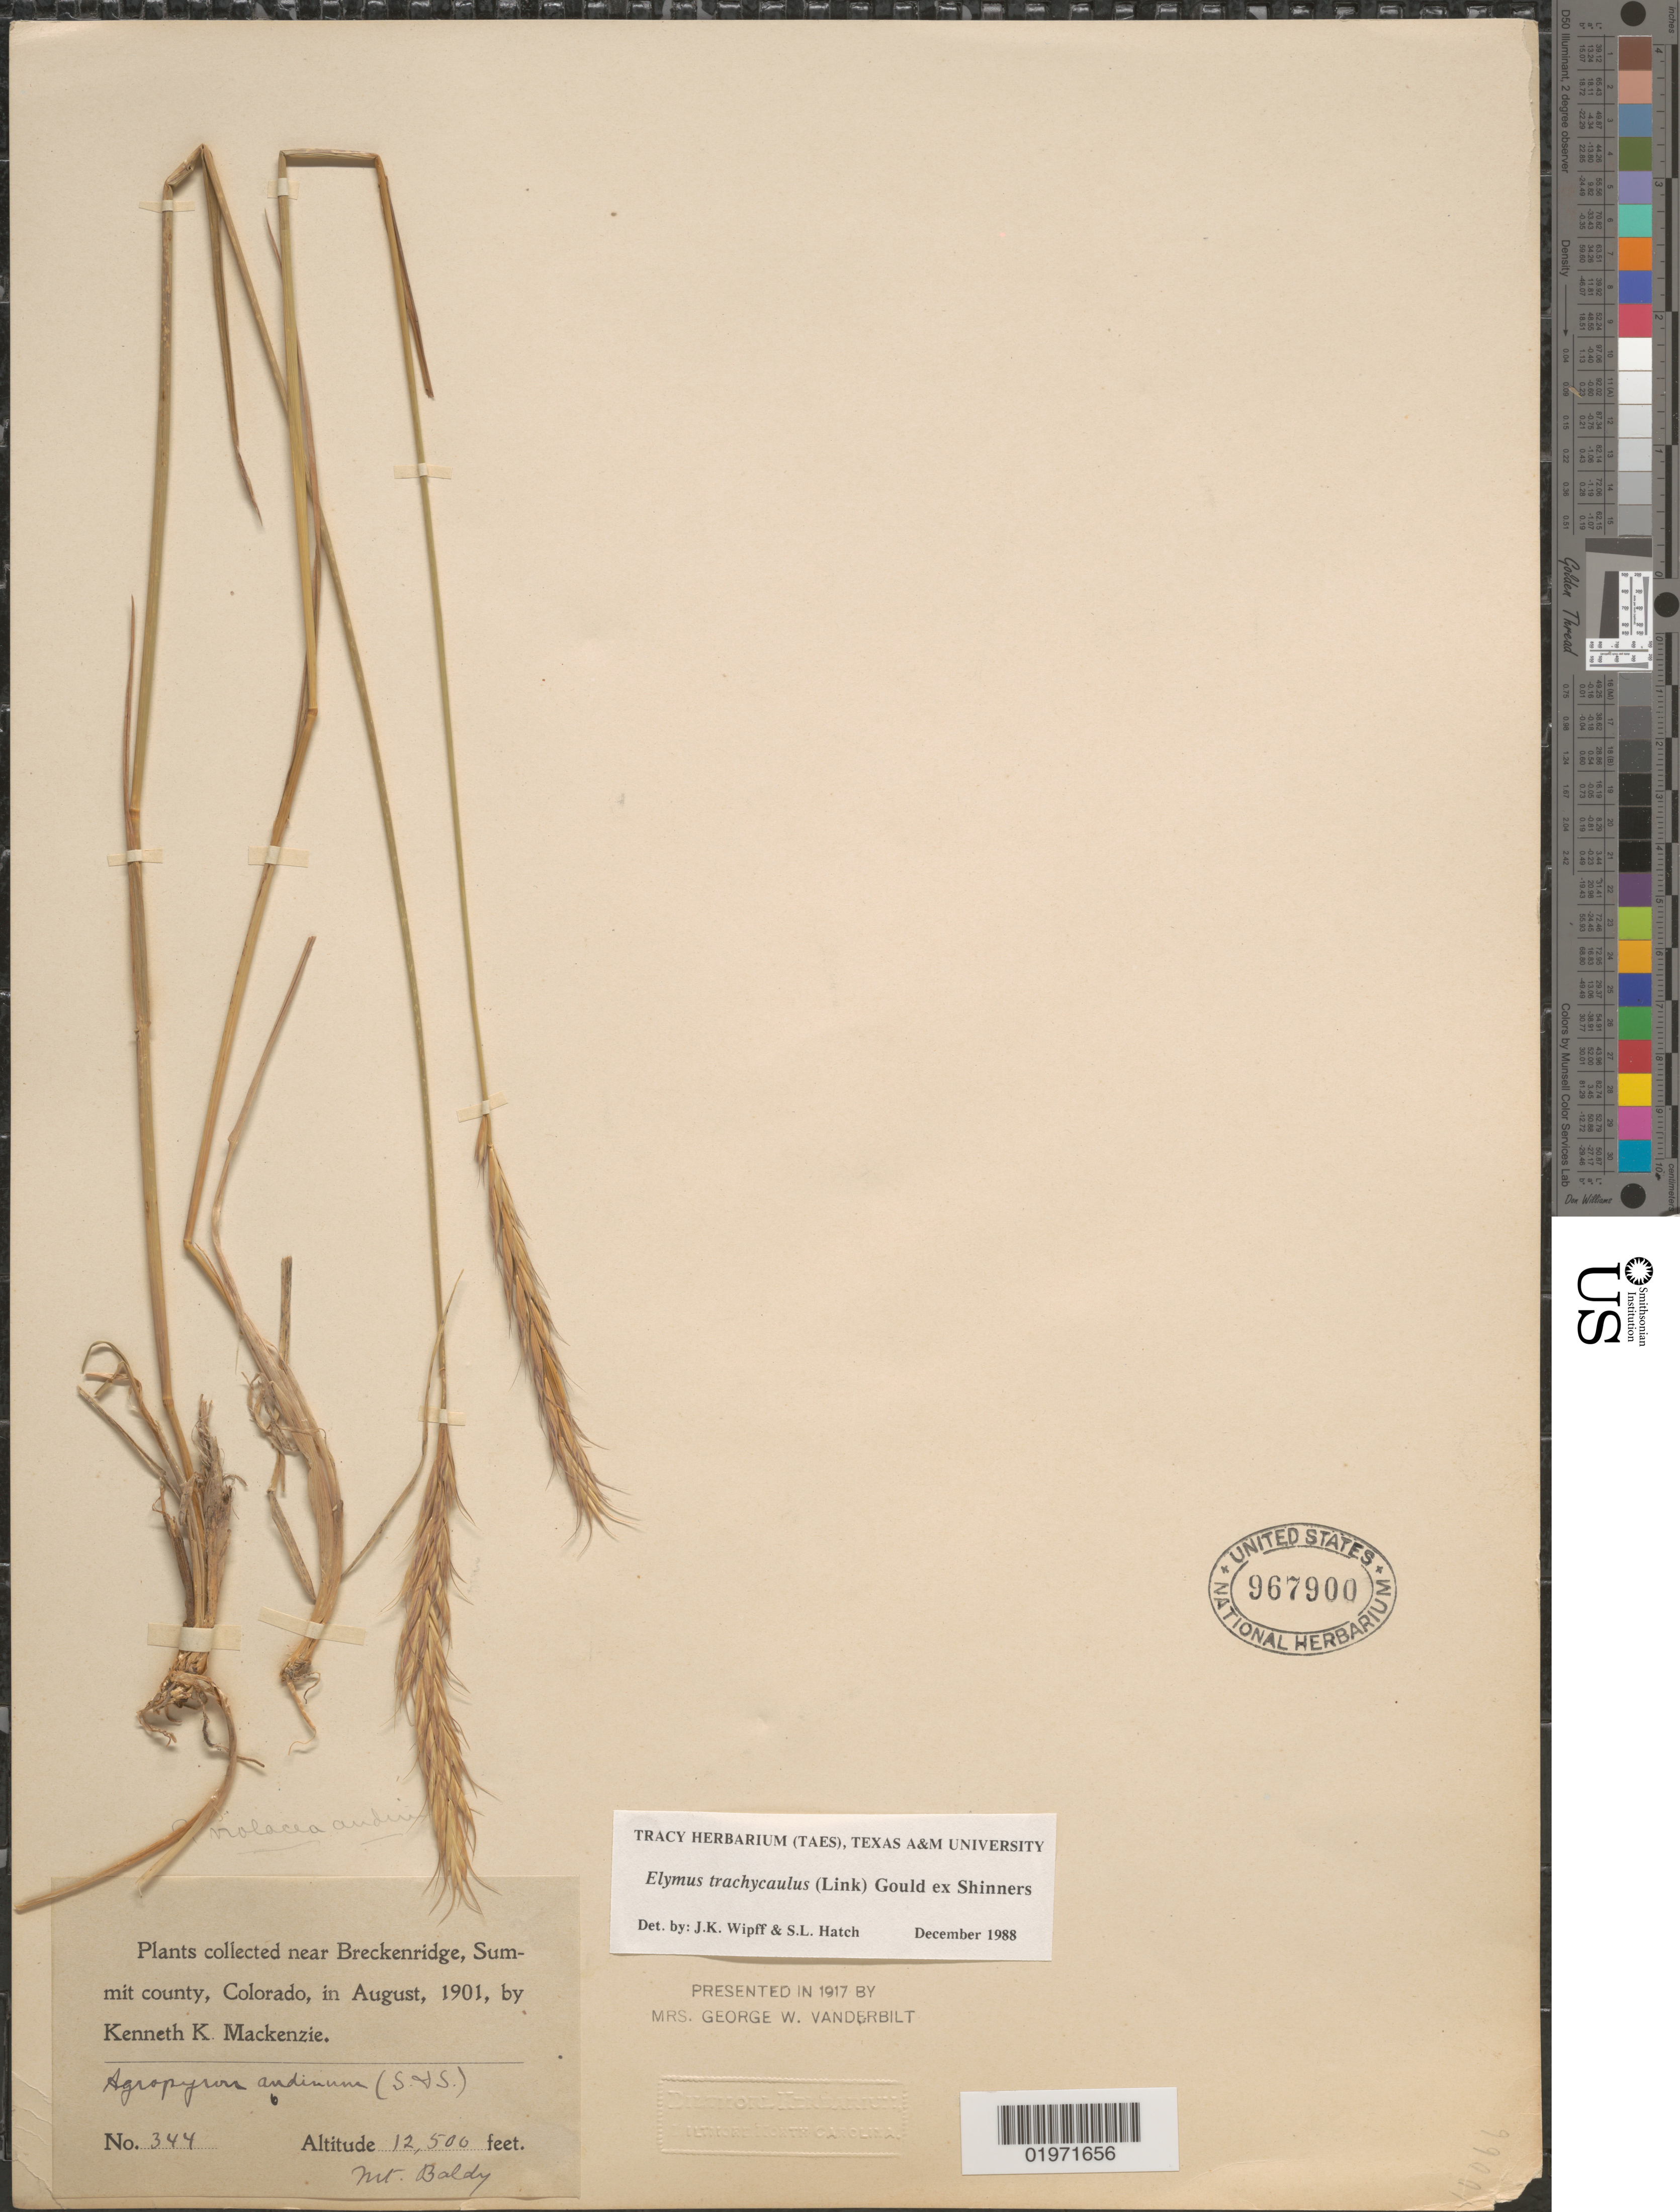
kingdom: Plantae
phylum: Tracheophyta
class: Liliopsida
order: Poales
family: Poaceae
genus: Elymus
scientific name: Elymus trachycaulus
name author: (Link) Gould ex Shinners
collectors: K. K. Mackenzie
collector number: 344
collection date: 1901-08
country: United States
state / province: Colorado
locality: Near Breckenridge, Summit county. Mt. Baldy.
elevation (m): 3810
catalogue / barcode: US 967900